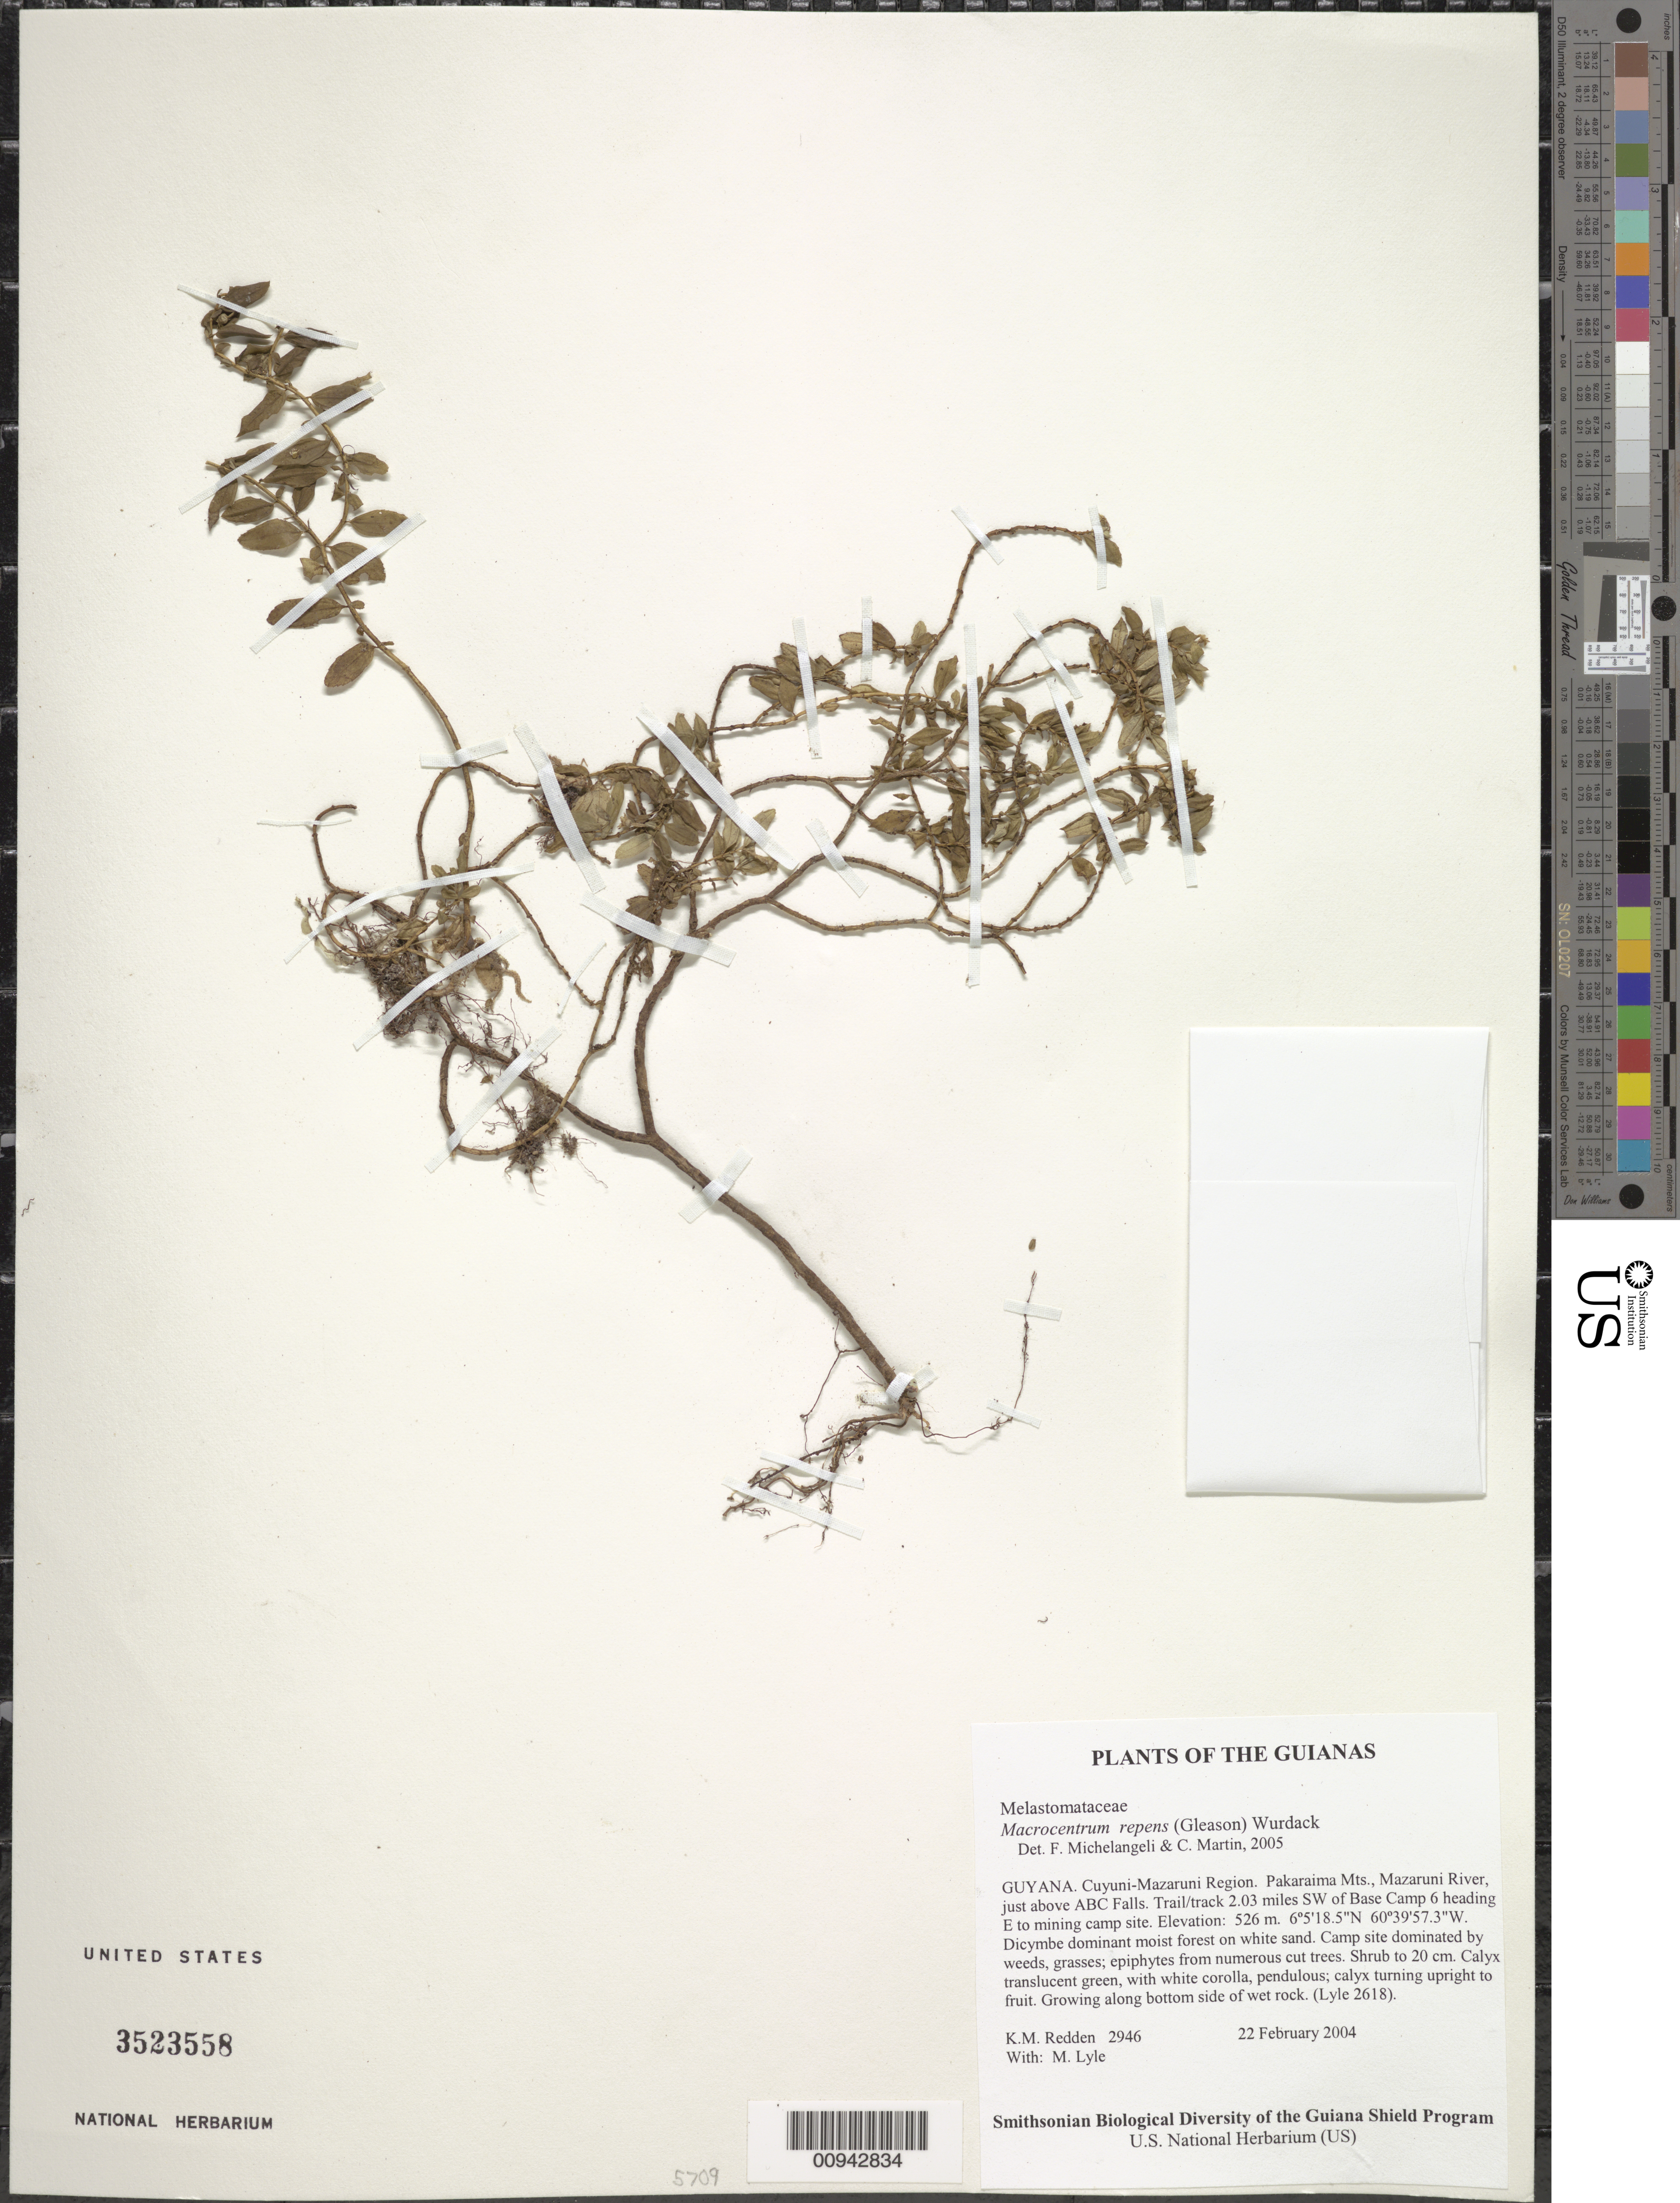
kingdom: Plantae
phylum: Tracheophyta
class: Magnoliopsida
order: Myrtales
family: Melastomataceae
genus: Macrocentrum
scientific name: Macrocentrum repens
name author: (Gleason) Wurdack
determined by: Michelangeli, F. A.; Martin, C.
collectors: K. M. Redden & M. Lyle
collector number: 2946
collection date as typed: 22 February 2004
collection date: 2004-02-22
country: Guyana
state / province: Cuyuni-Mazaruni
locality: Pakaraima Mts., Mazaruni River, just above ABC Falls. Trail/track 2.03 miles SW of Base Camp 6 heading E to mining camp site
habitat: Dicymbe dominant moist forest on white sand. Camp site dominated by weeds, grasses; epiphytes from numerous cut trees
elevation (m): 526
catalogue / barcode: US 3523558